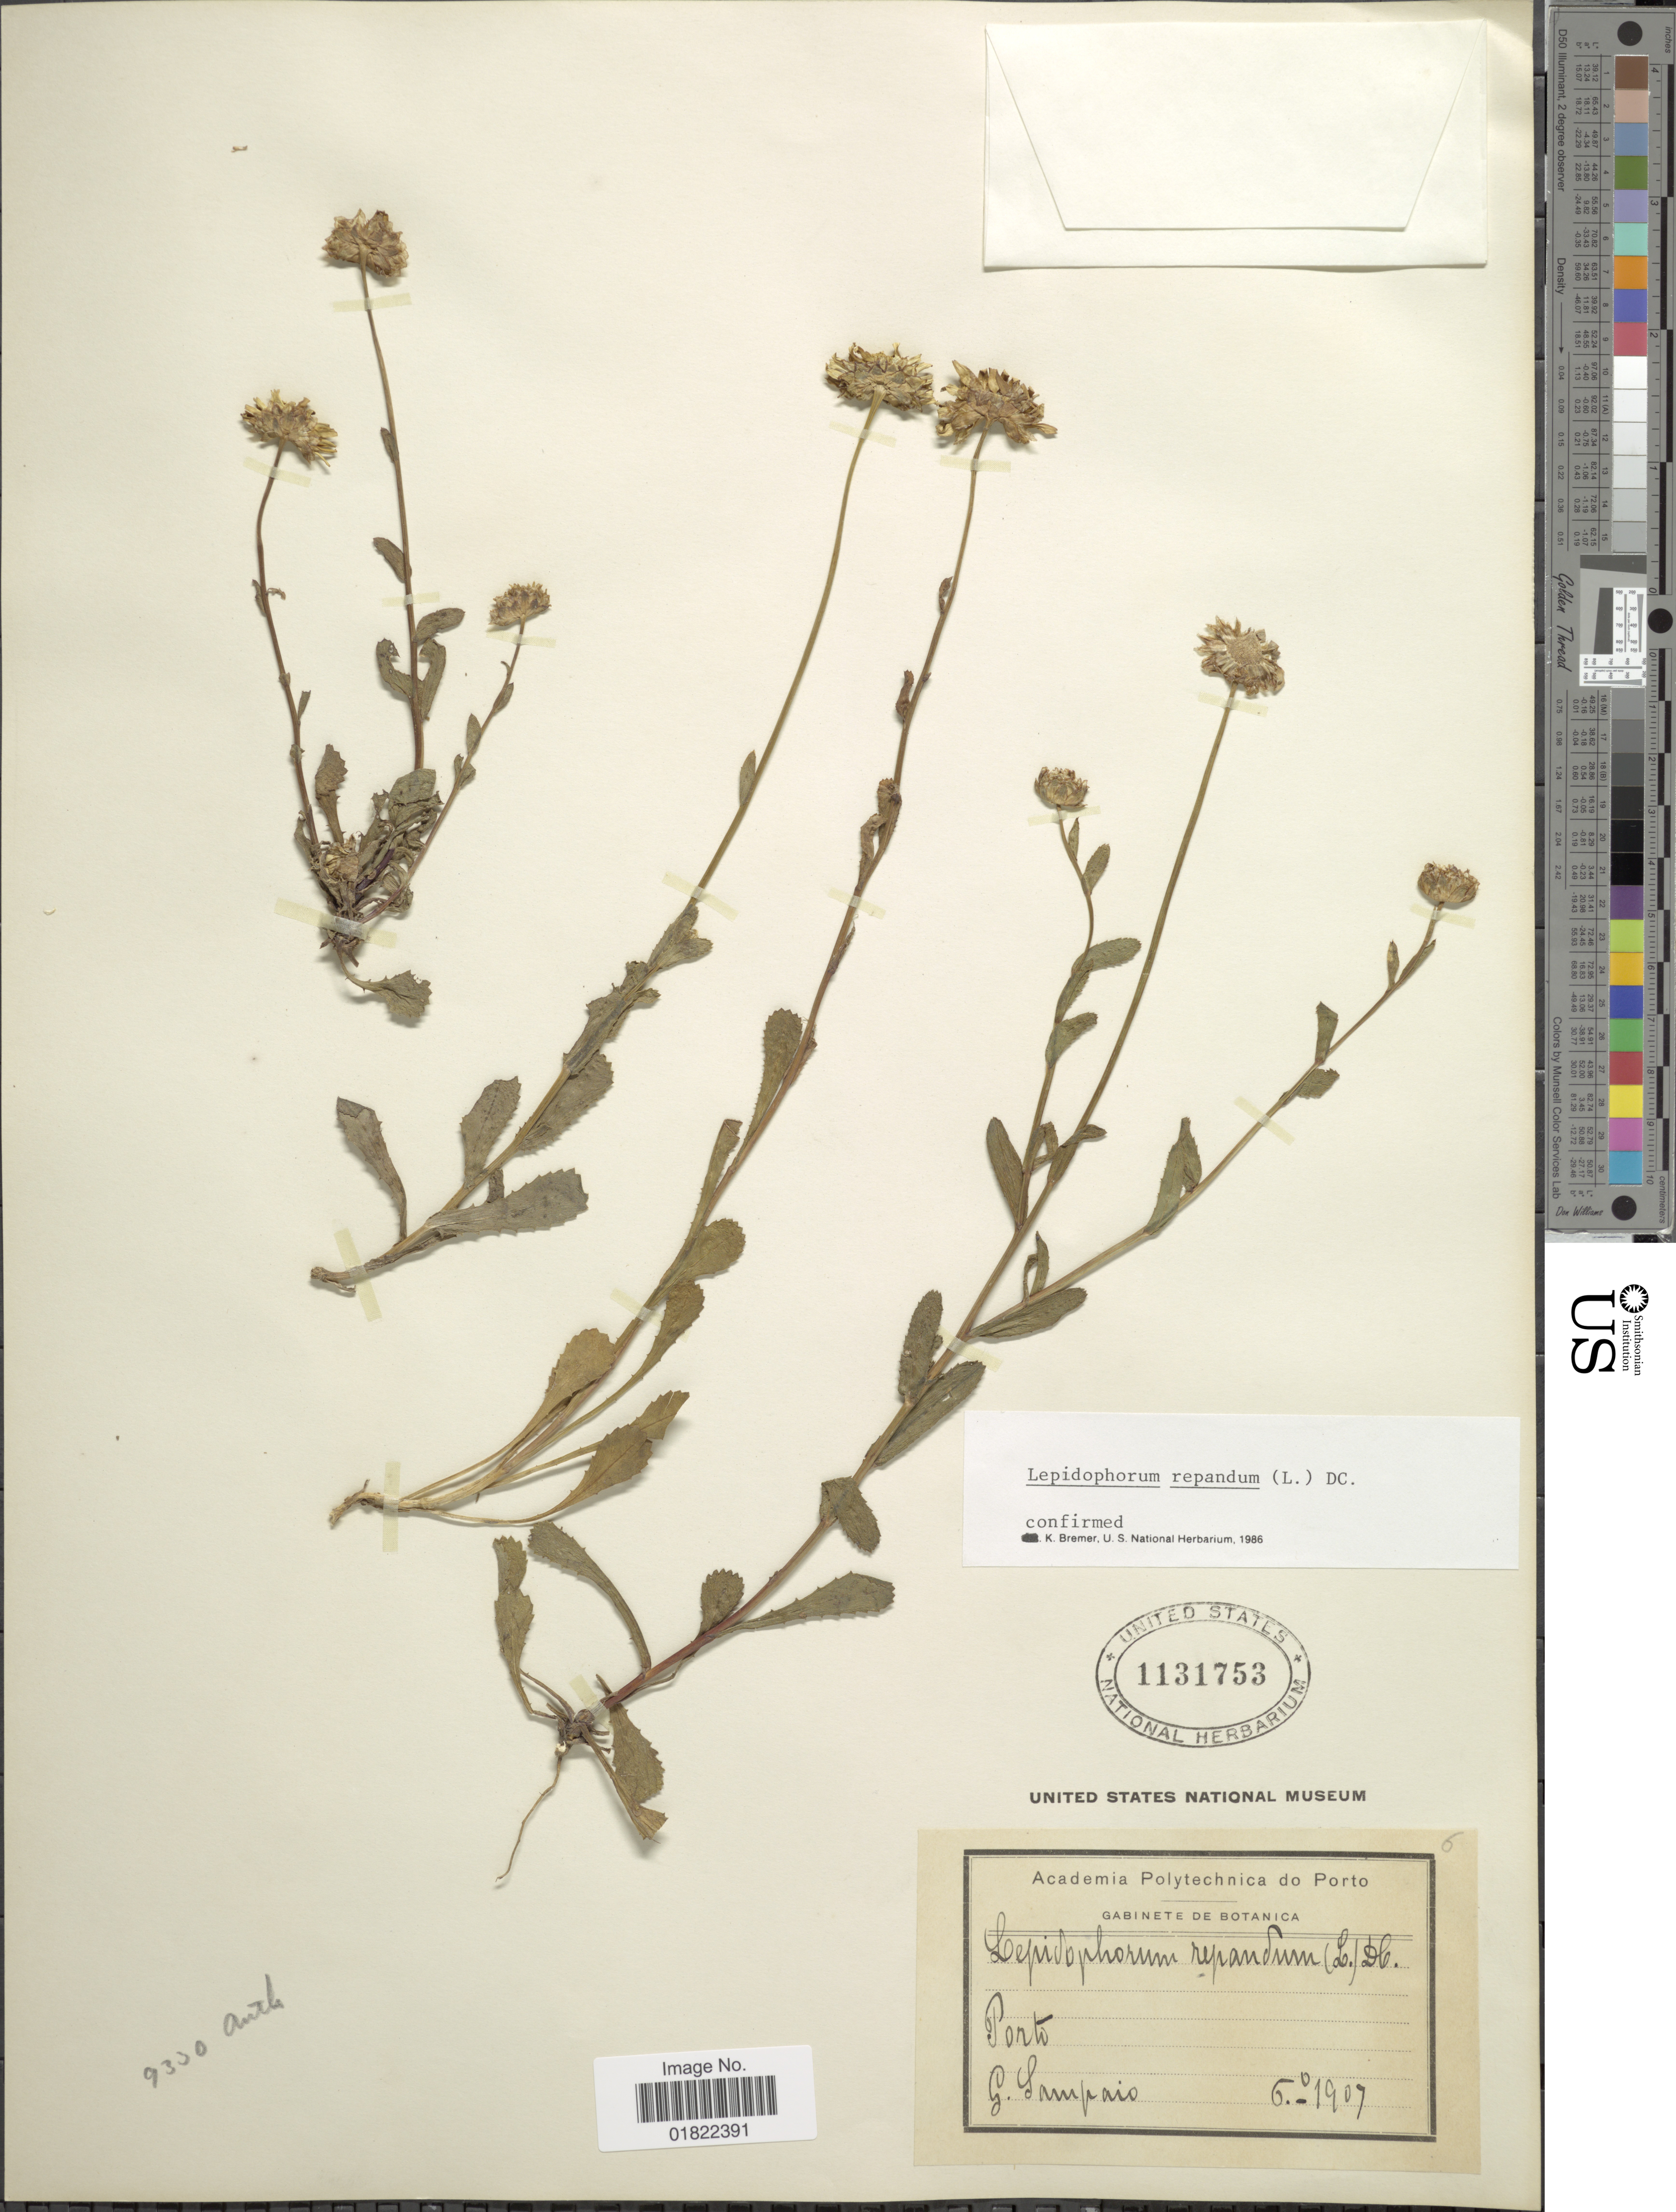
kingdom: Plantae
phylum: Tracheophyta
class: Magnoliopsida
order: Asterales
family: Asteraceae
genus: Lepidophorum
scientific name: Lepidophorum repandum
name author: (L.) DC.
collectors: G. A. Sampaio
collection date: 1907-06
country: Portugal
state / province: Porto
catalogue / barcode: US 1131753